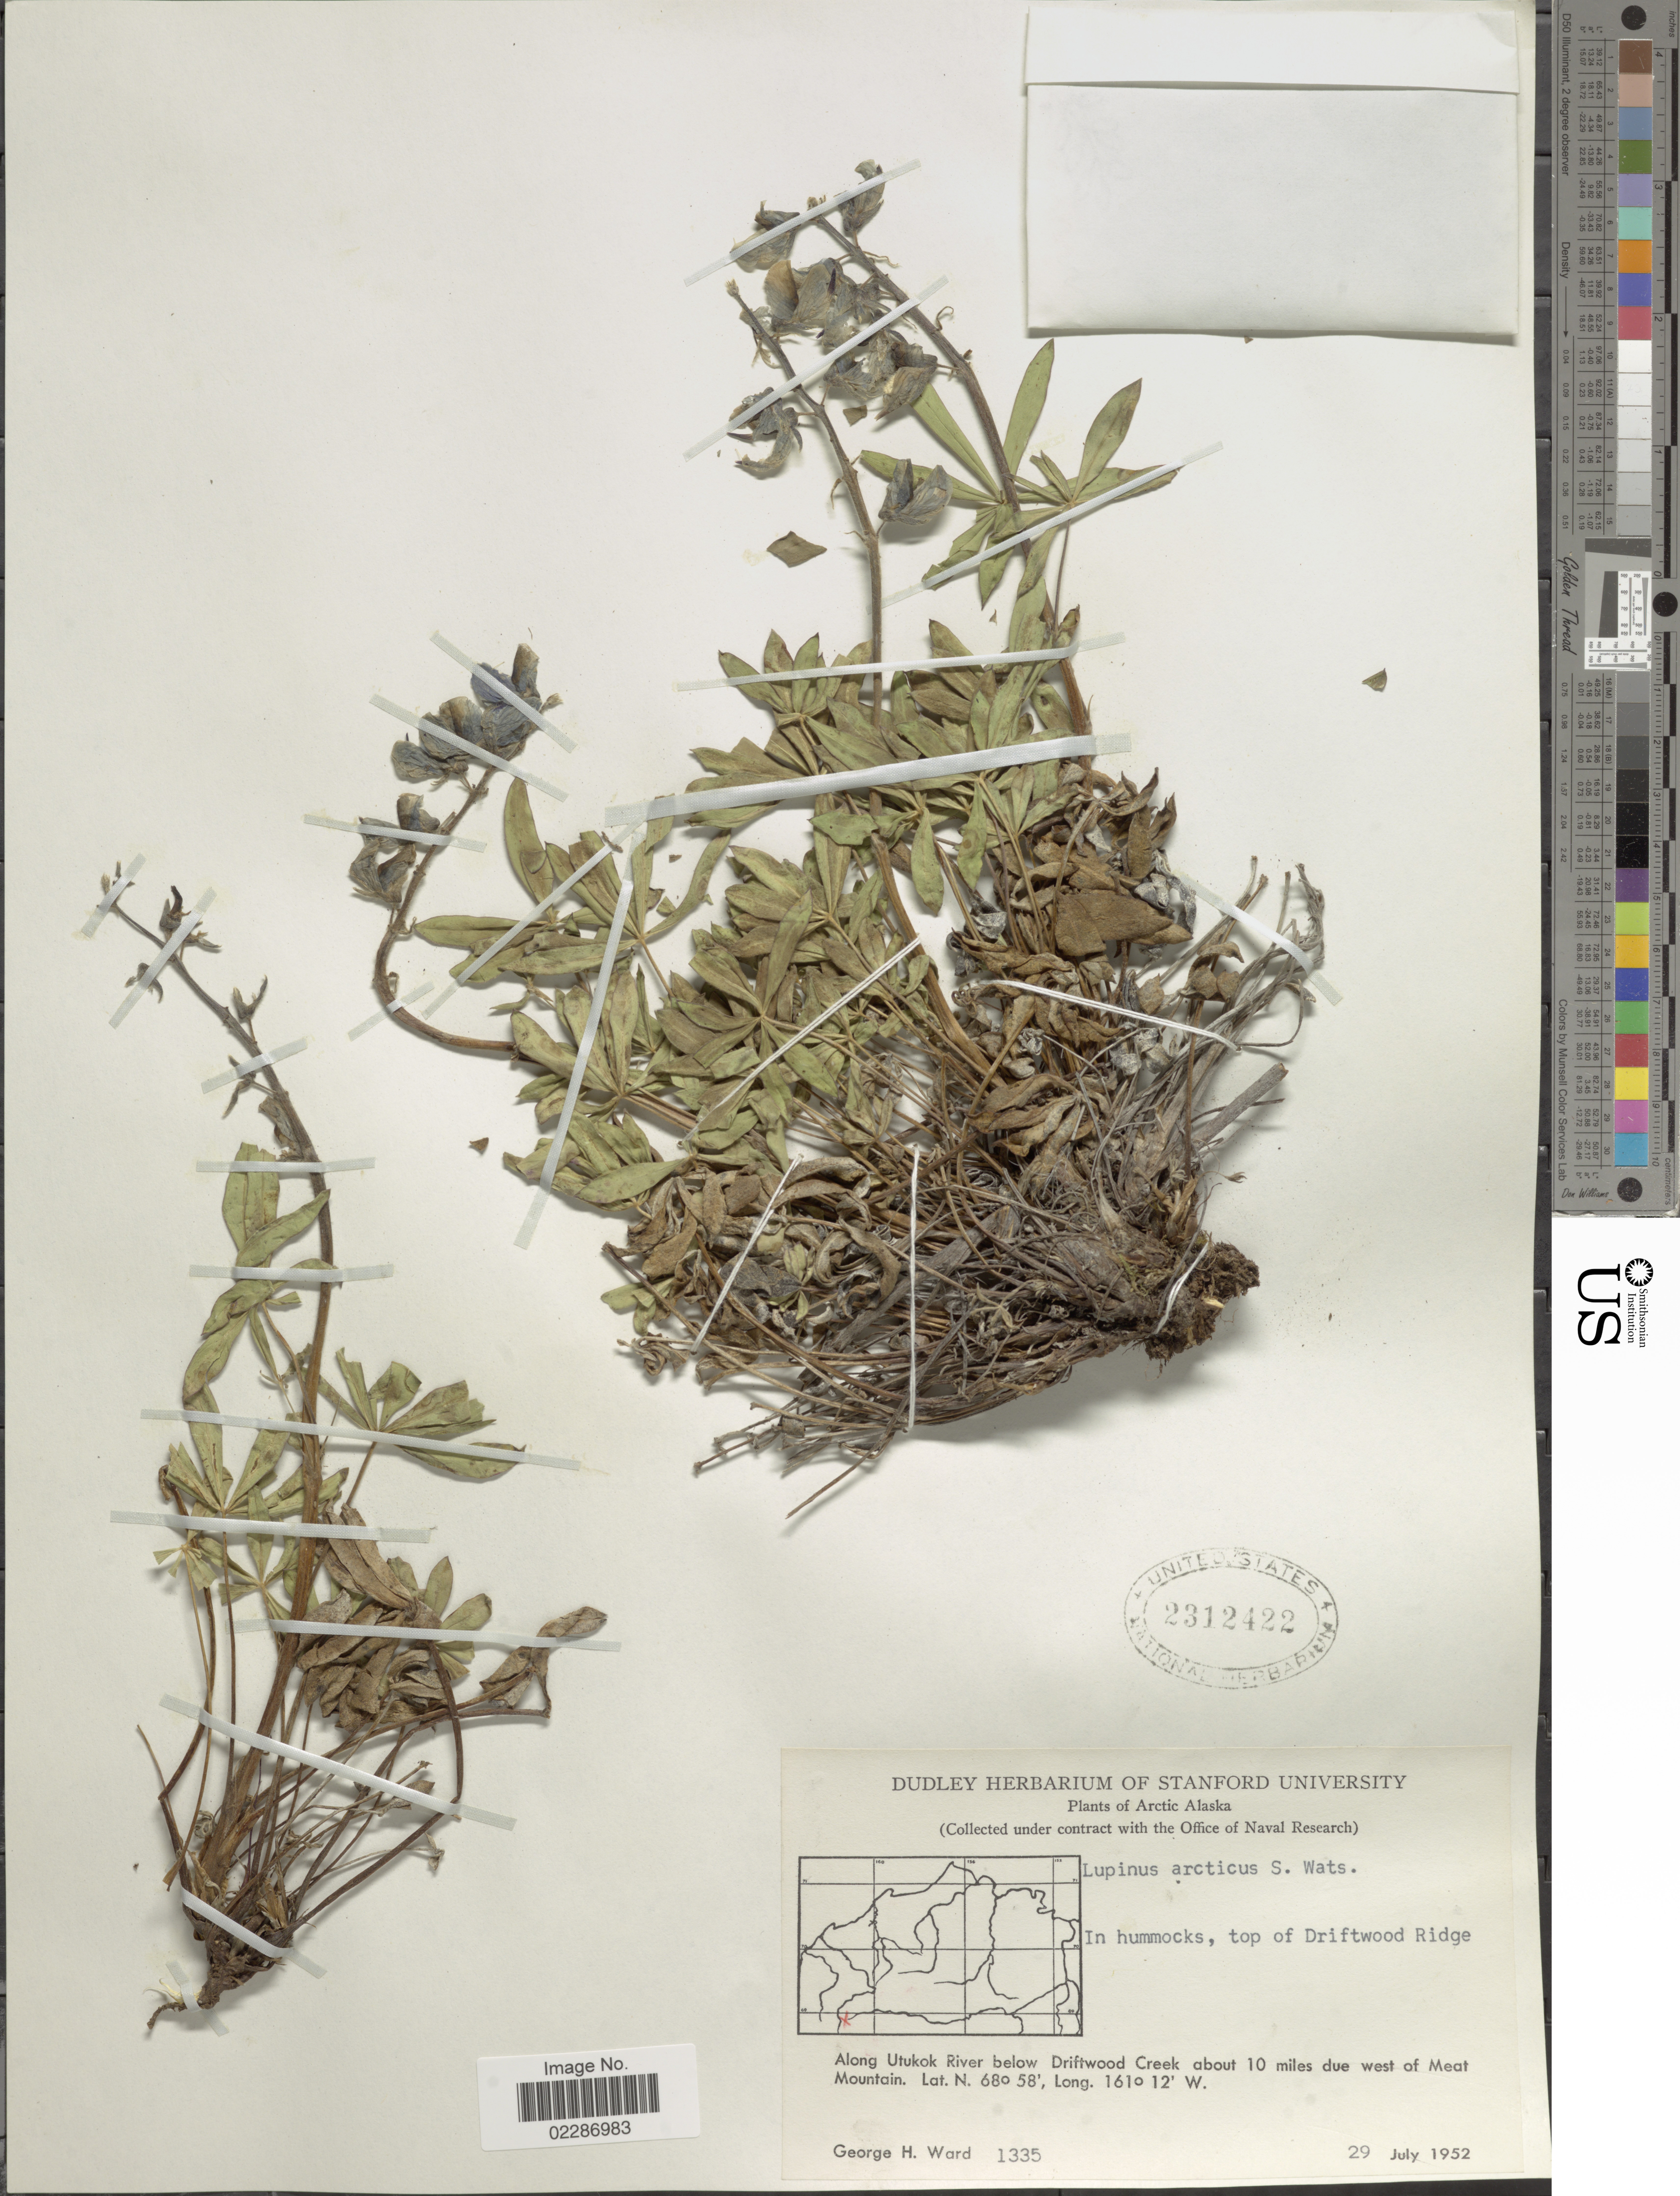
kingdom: Plantae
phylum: Tracheophyta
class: Magnoliopsida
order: Fabales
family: Fabaceae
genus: Lupinus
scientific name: Lupinus arcticus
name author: S. Watson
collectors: G. H. Ward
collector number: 1335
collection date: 1952-07-29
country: United States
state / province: Alaska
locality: Arctic Alaska, in hummocks, top of Driftwood Ridge, Along Utukok River below Driftwood Creek about 10 miles due west of Meat Mountain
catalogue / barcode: US 2312422